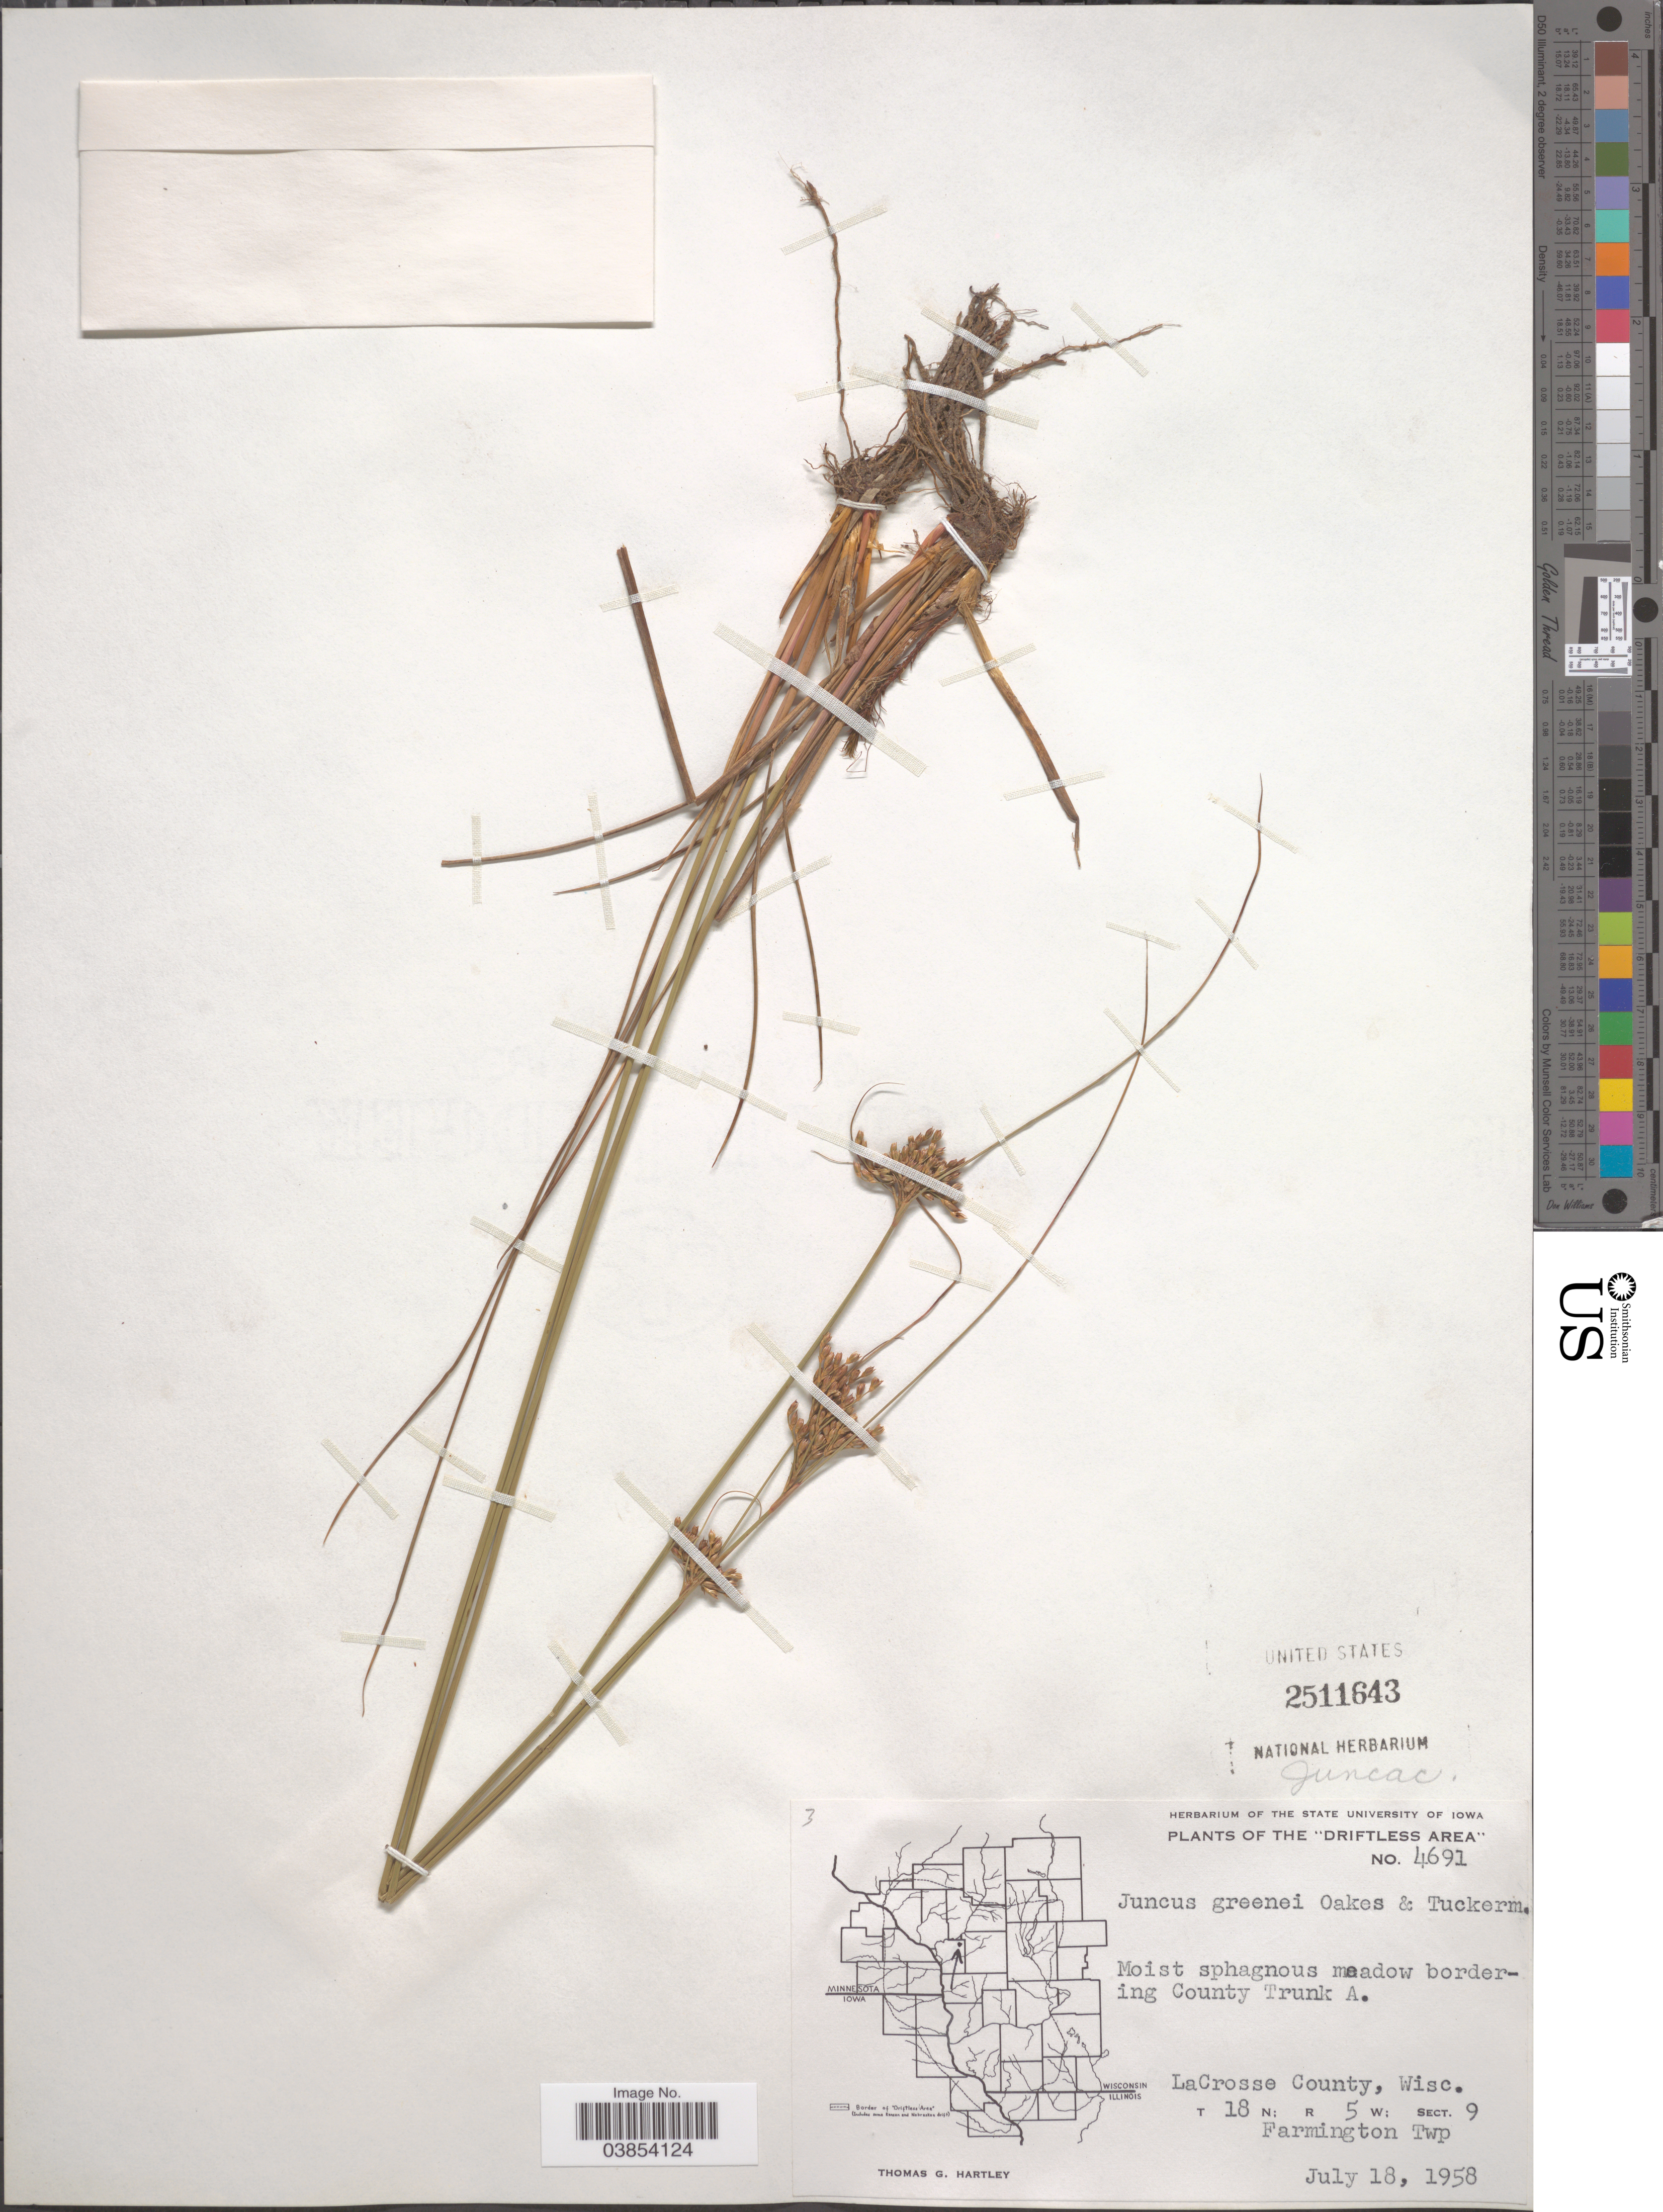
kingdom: Plantae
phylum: Tracheophyta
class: Liliopsida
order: Poales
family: Juncaceae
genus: Juncus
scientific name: Juncus greenei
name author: Oakes & Tuck.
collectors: T. G. Hartley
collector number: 4691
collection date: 1958-07-18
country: United States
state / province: Wisconsin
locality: The "Driftless Area". Meadow bordering County Trunk A. LaCrosse County. T18 N; R 5 W; Sect. 9. Farmington Twp.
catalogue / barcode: US 2511643